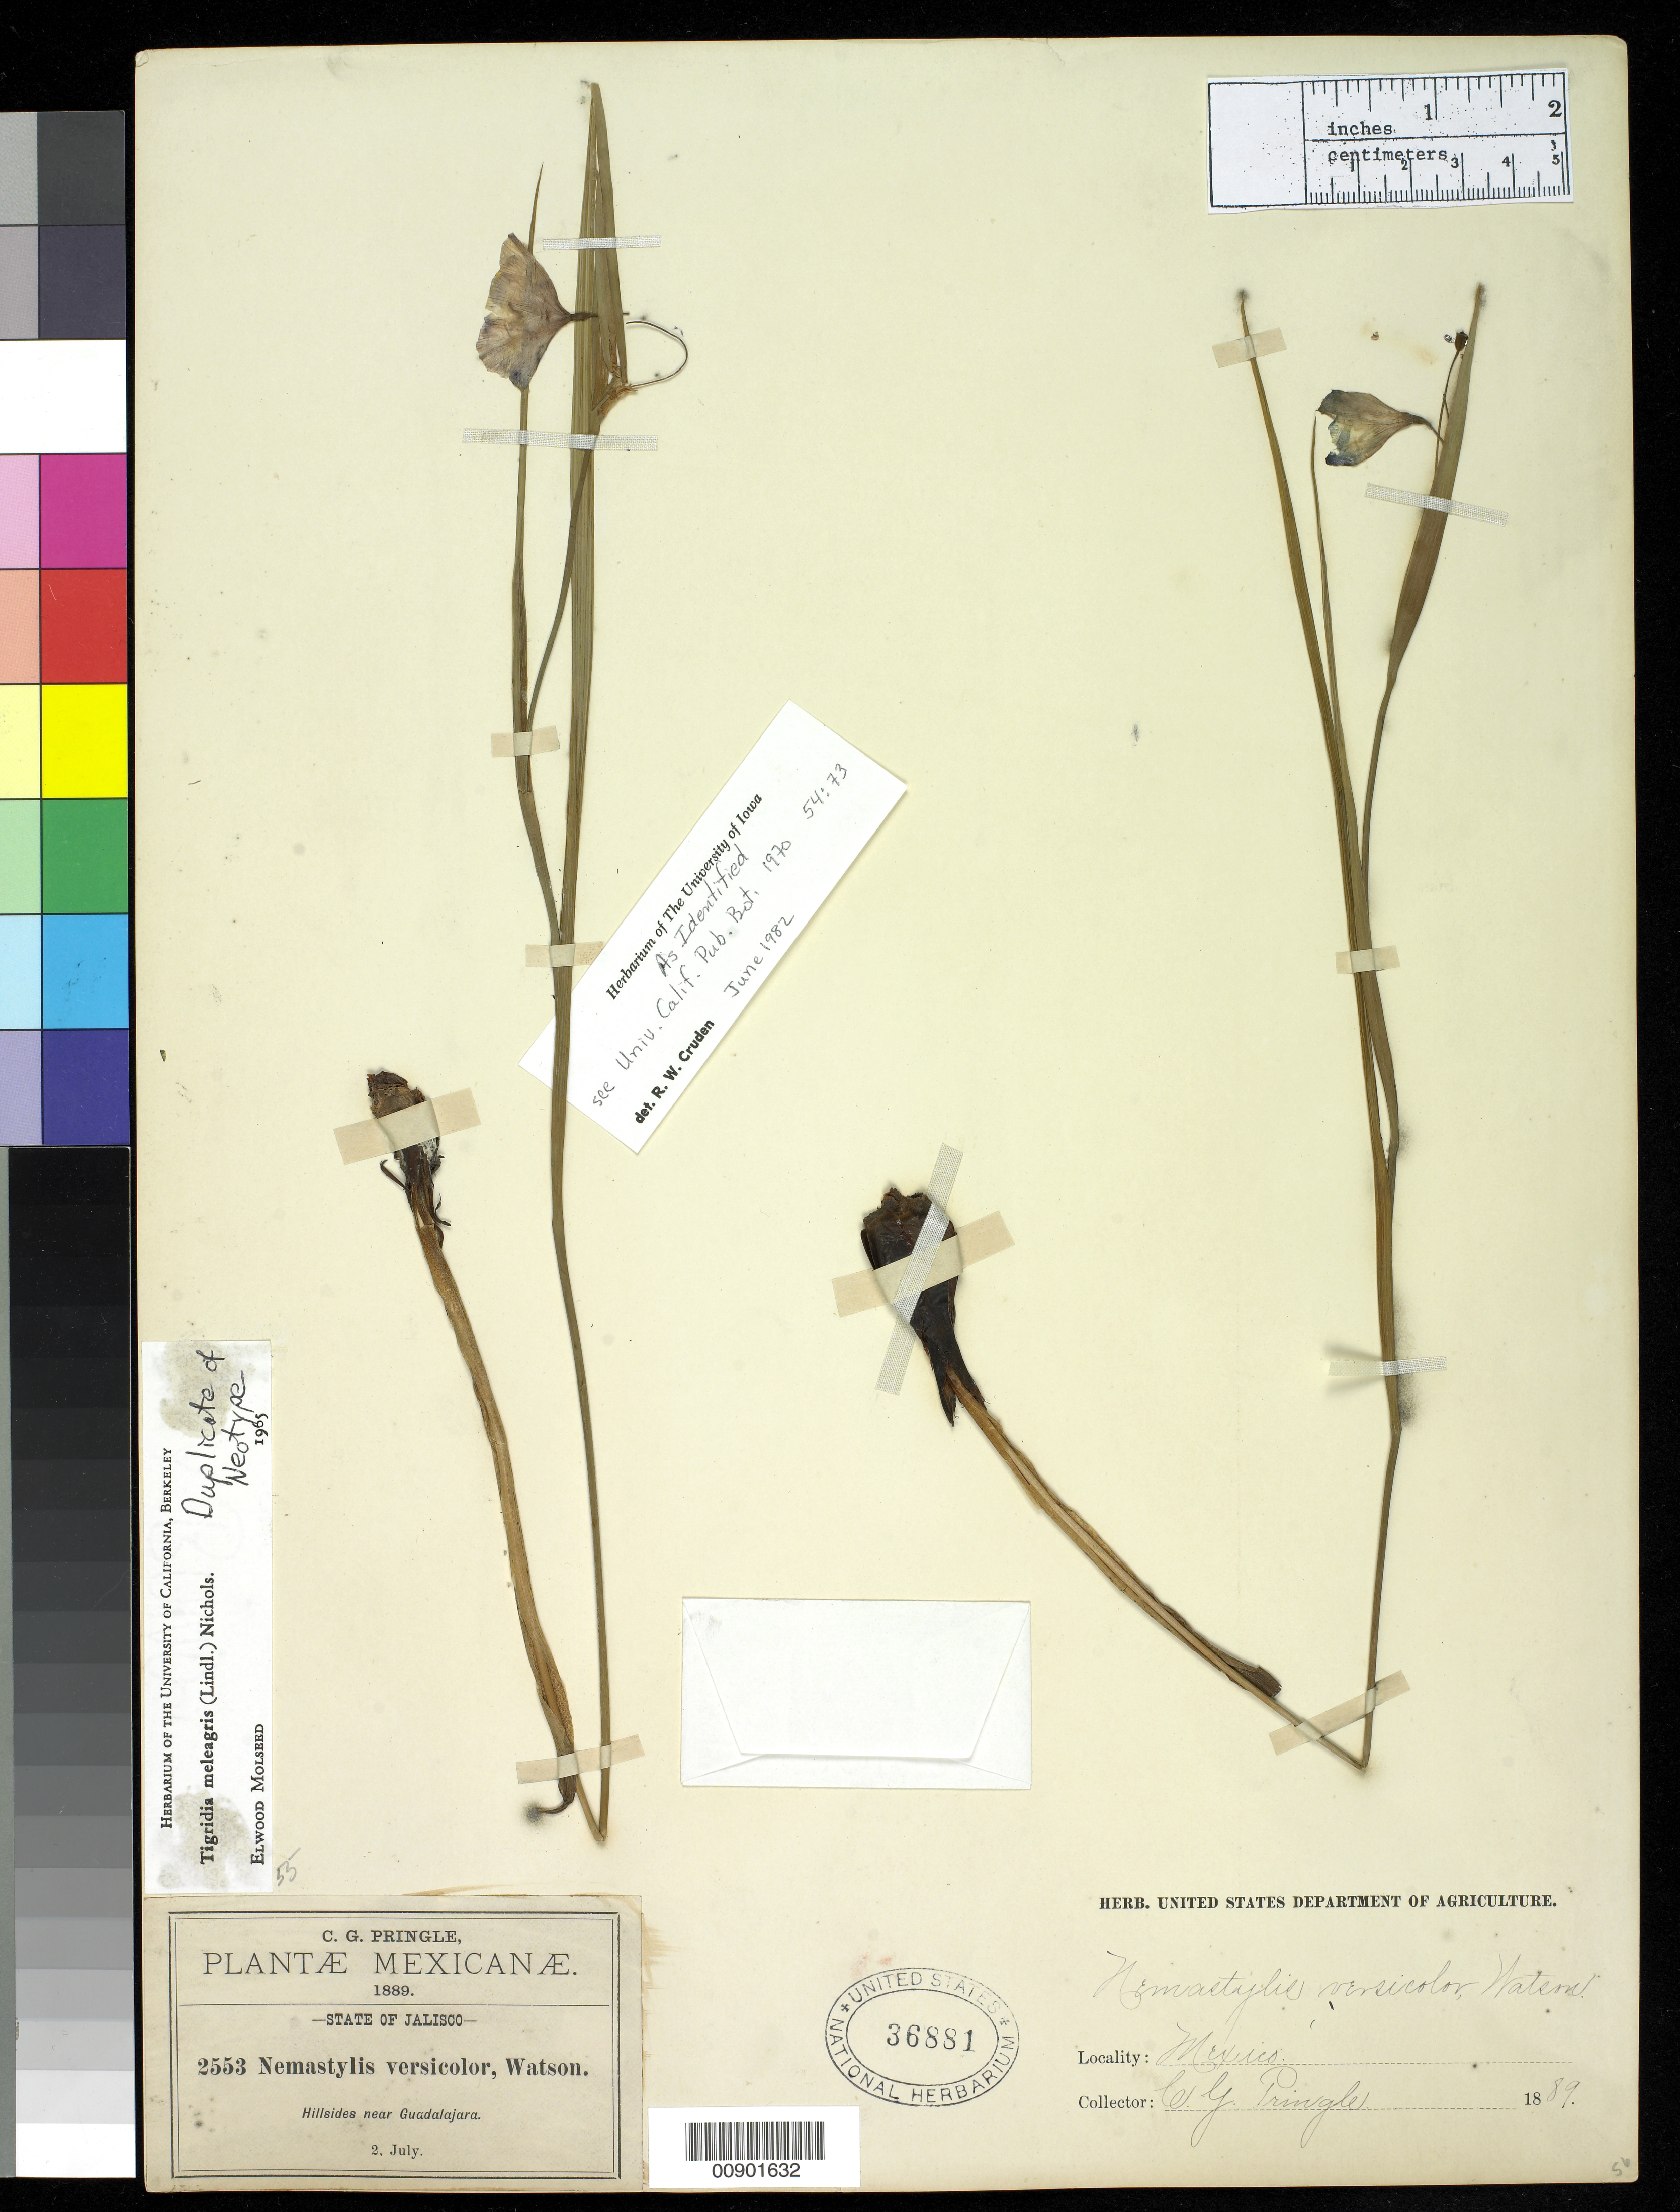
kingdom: Plantae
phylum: Tracheophyta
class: Liliopsida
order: Asparagales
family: Iridaceae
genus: Hydrotaenia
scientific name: Hydrotaenia meleagris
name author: Lindl.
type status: Isoneotype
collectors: C. G. Pringle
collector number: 2553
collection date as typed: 02 Jul 1889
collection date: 1889-07-02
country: Mexico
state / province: Jalisco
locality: Hillsides near Guadalajara.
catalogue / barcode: US 36881